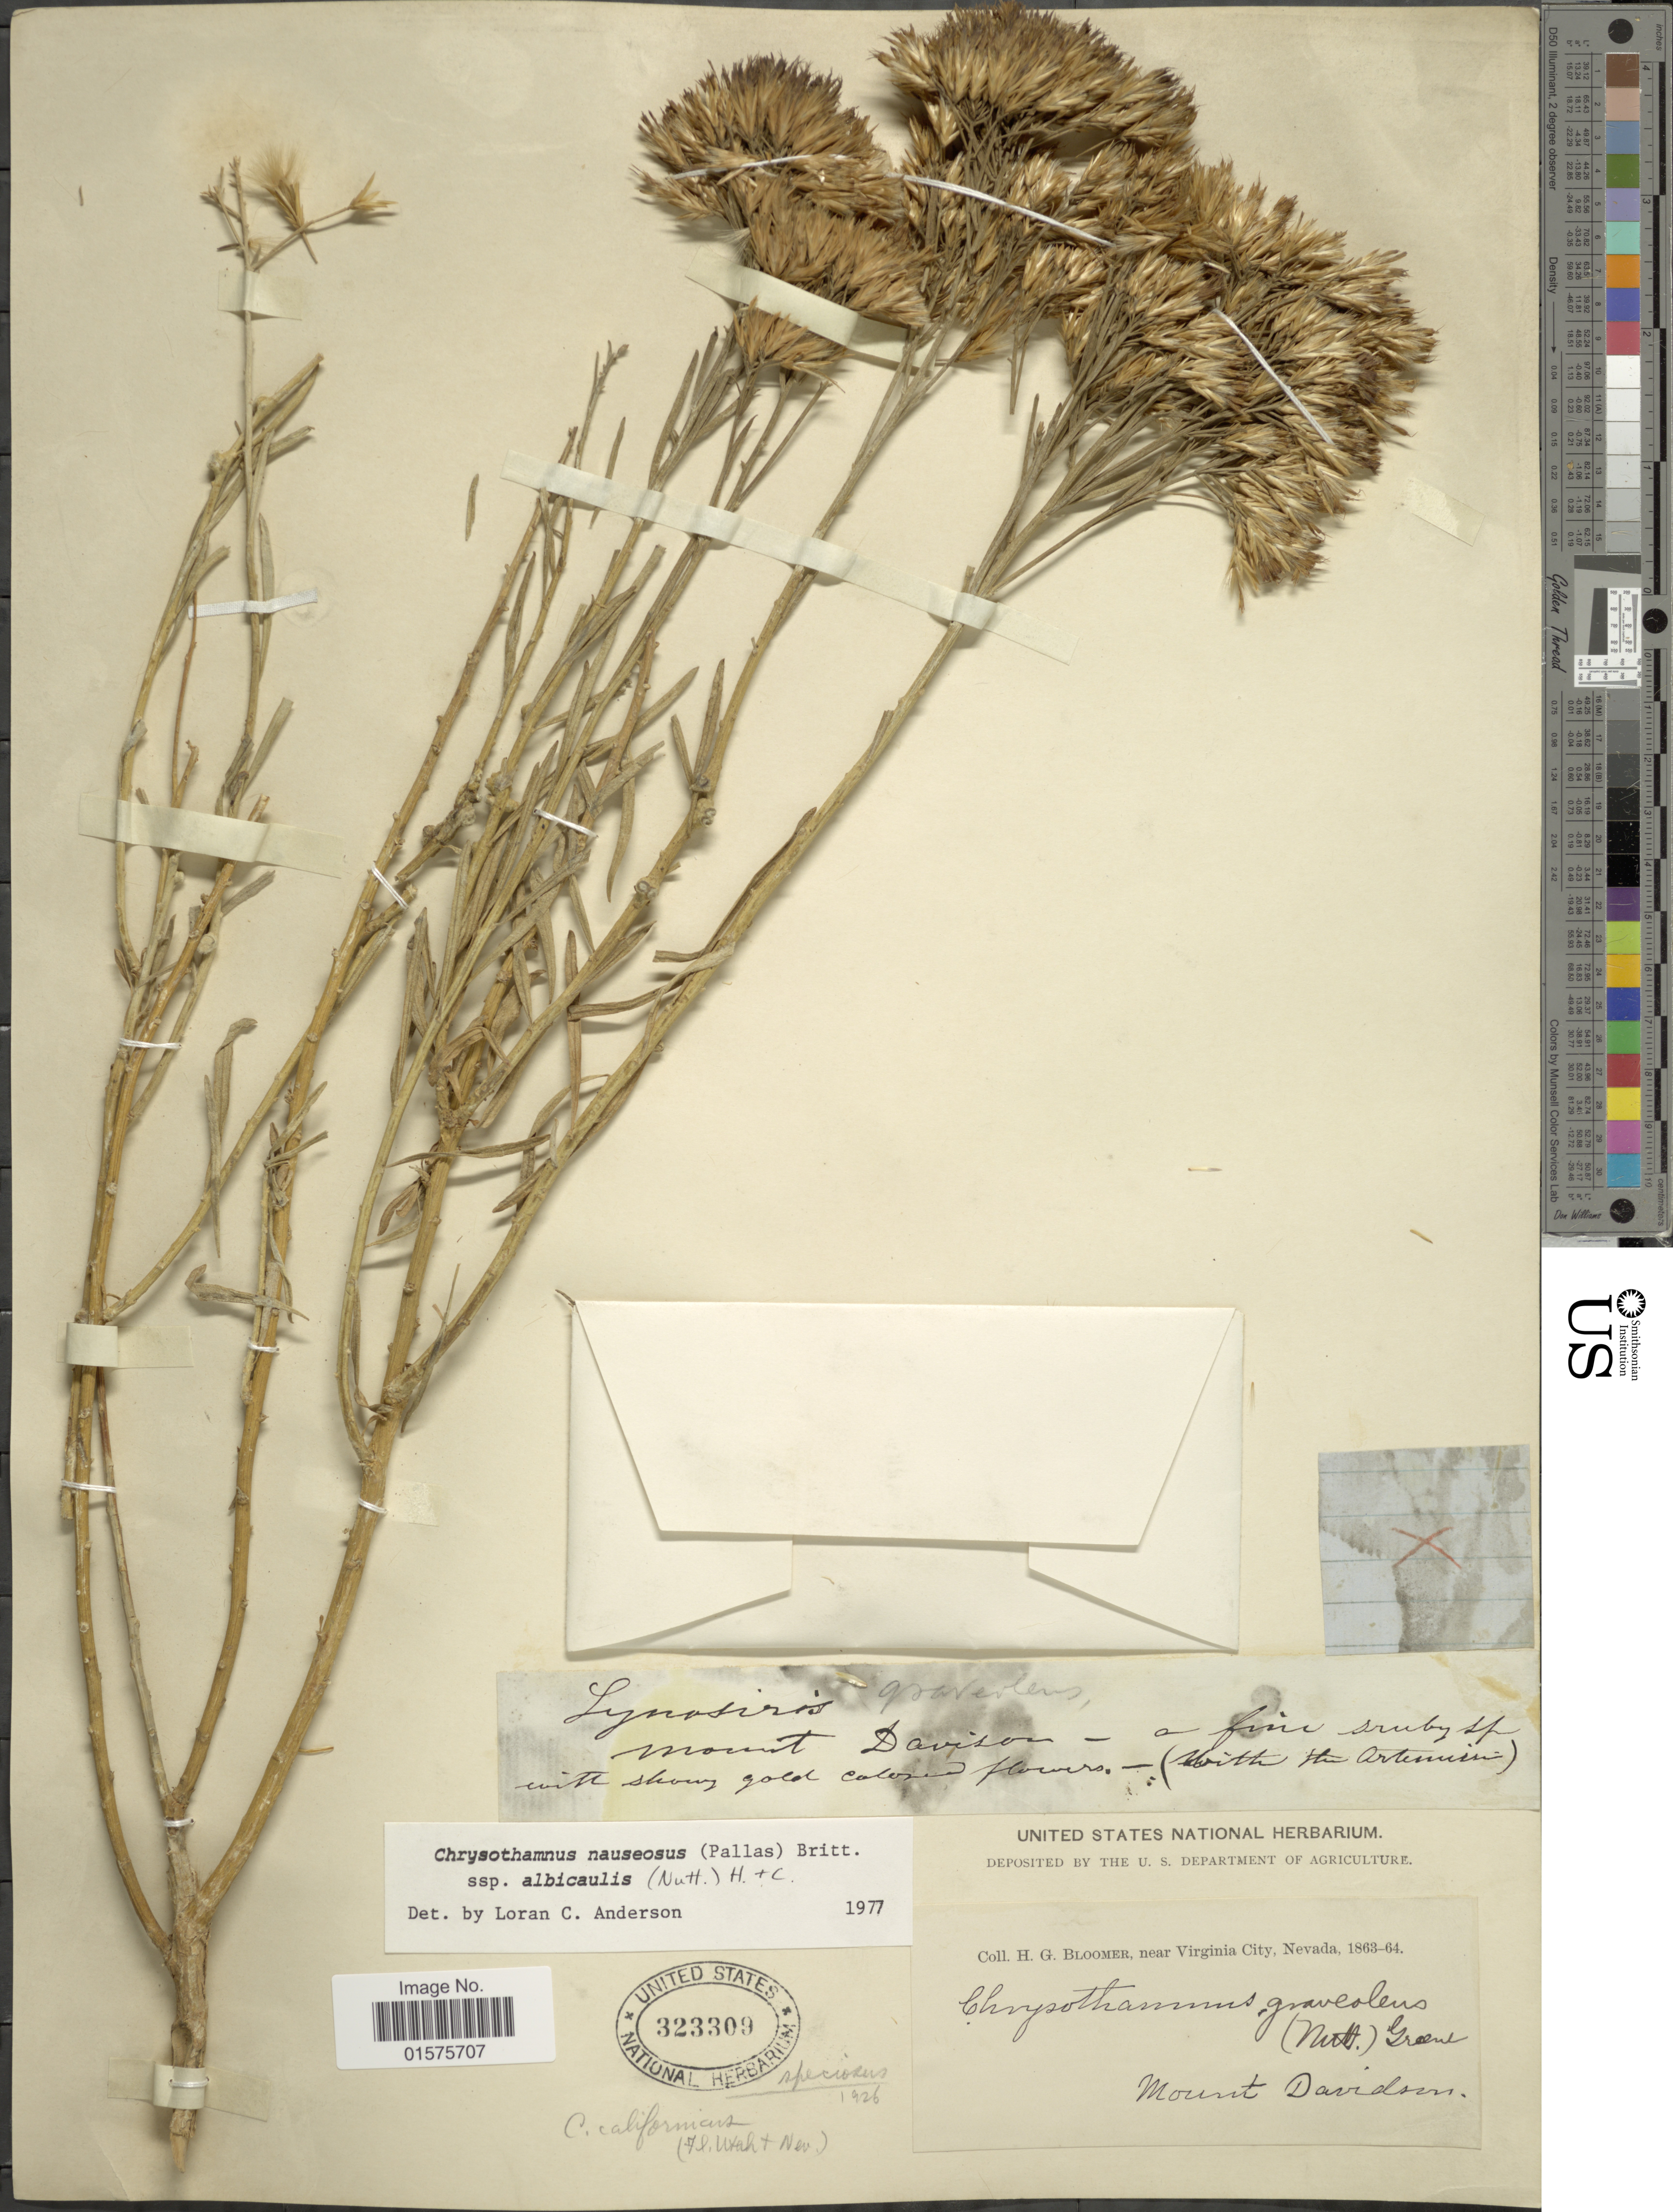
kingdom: Plantae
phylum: Tracheophyta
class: Magnoliopsida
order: Asterales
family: Asteraceae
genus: Ericameria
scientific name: Ericameria nauseosa var. speciosa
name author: (Nutt.) G.L. Nesom & G.I. Baird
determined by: Urbatsch, Lowell E., Curator (LSU), Louisiana State University (UNITED STATES)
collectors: H. Bloomer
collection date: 1863/1864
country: United States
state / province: Nevada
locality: Near Virginia City. Mount Davidson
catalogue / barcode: US 323309